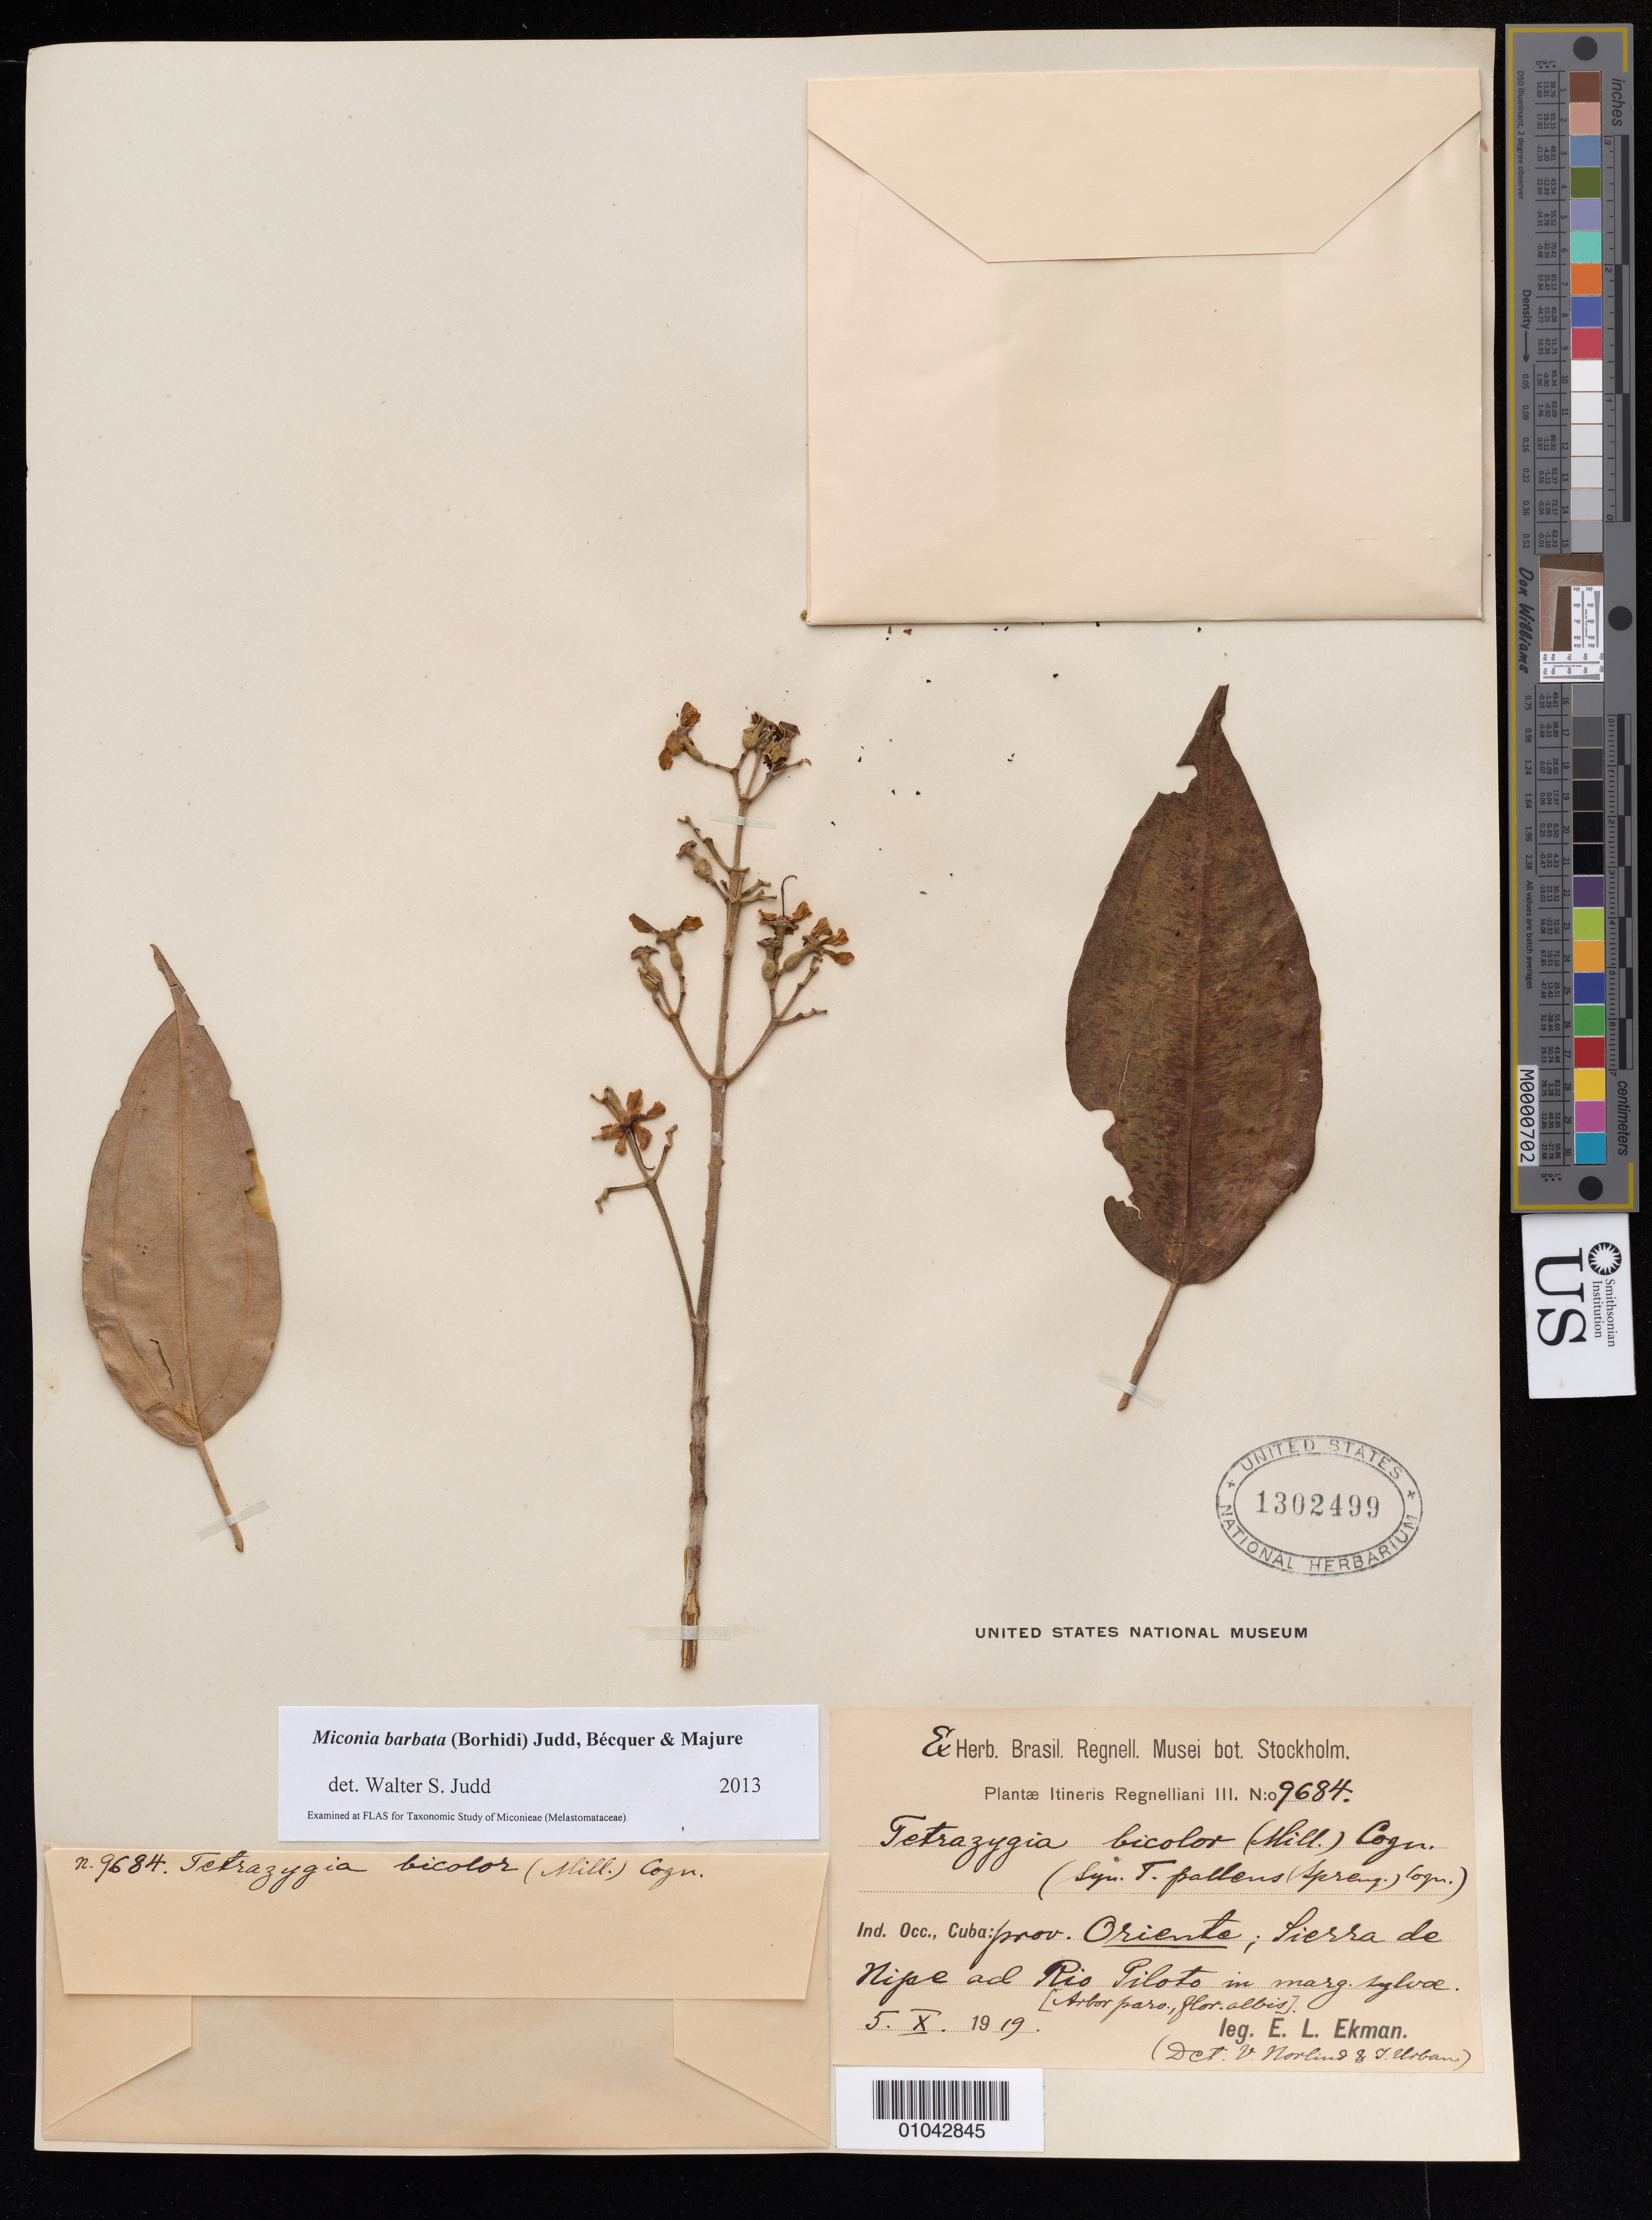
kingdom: Plantae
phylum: Tracheophyta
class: Magnoliopsida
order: Myrtales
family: Melastomataceae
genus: Miconia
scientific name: Miconia barbata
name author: (Borhidi) Judd et al.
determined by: Judd, Walter S.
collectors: E. L. Ekman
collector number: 9684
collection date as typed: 05 Oct 1919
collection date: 1919-10-05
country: Cuba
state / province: Holguín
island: Cuba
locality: Sierra de Nipe ad Río Piloto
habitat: In marg. sylvae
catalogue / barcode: US 1302499